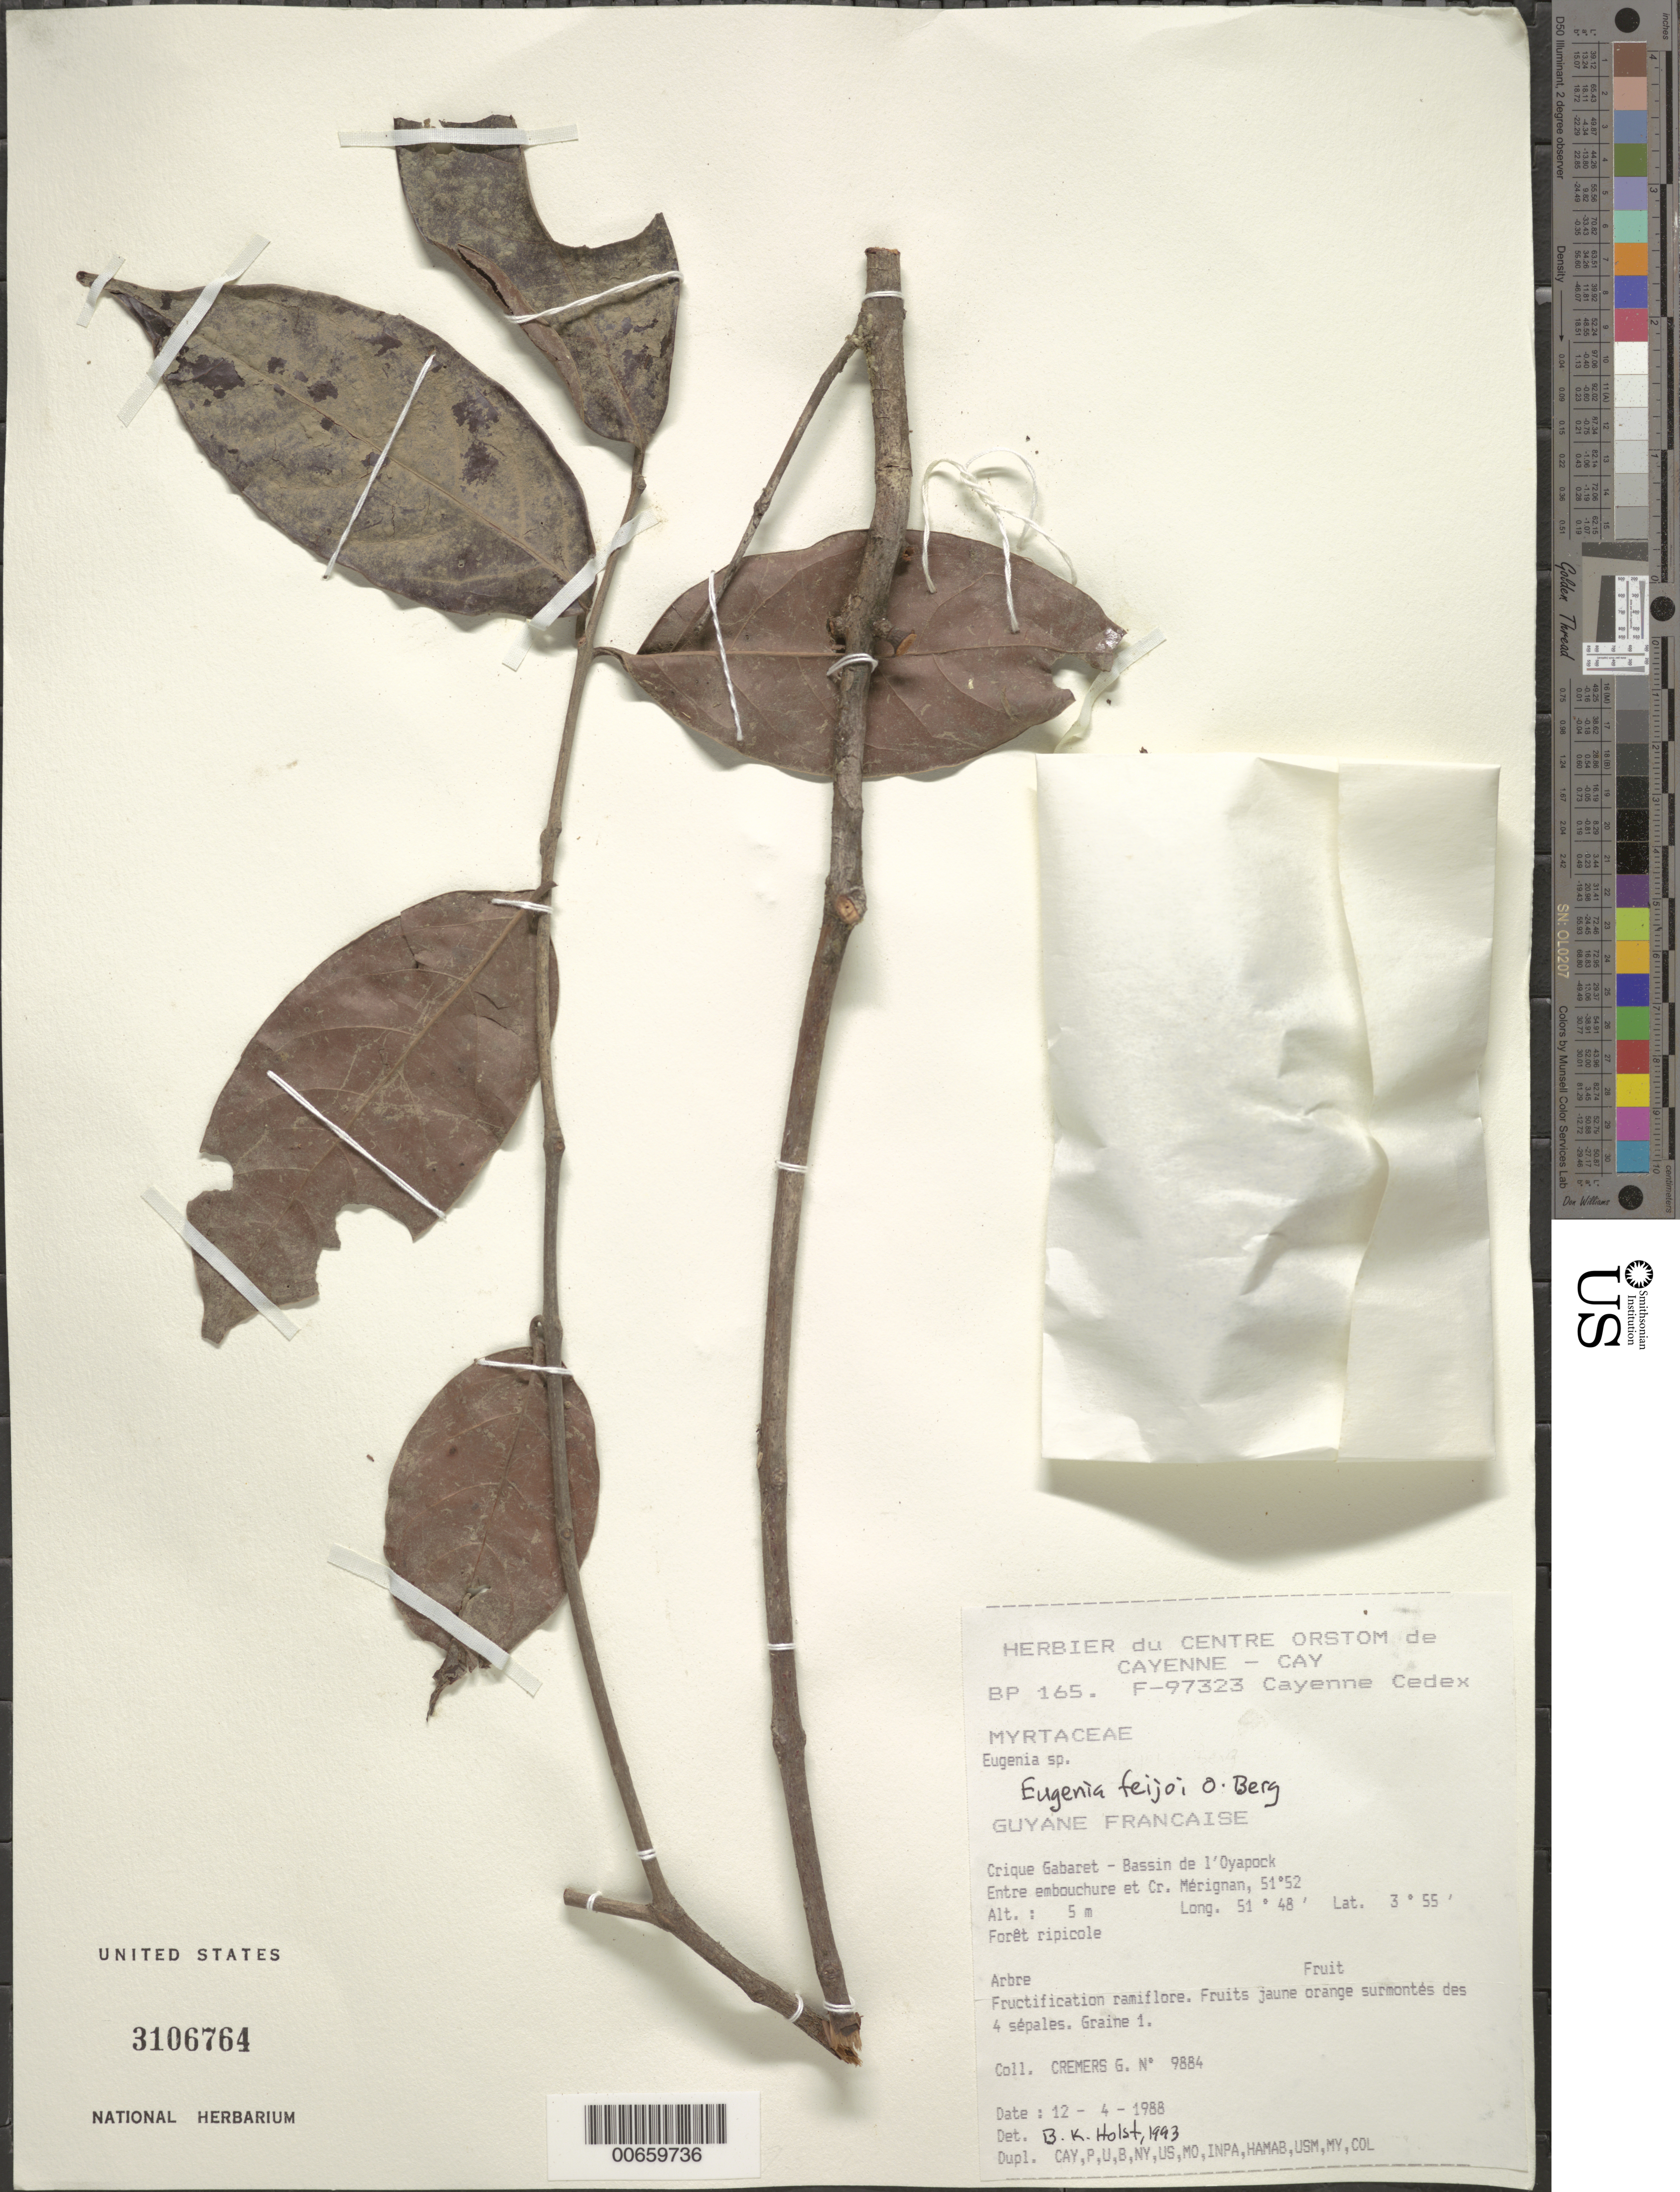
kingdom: Plantae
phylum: Tracheophyta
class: Magnoliopsida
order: Myrtales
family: Myrtaceae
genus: Eugenia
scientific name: Eugenia moschata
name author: (Aubl.) Nied. ex Durand & B.D. Jacks.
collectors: G. Cremers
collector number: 9884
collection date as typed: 12-Apr-88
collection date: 1988-04-12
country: French Guiana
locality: Crique Gabaret, Bassin de l'Oyapock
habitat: Riparian forest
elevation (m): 5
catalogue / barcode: US 3106764